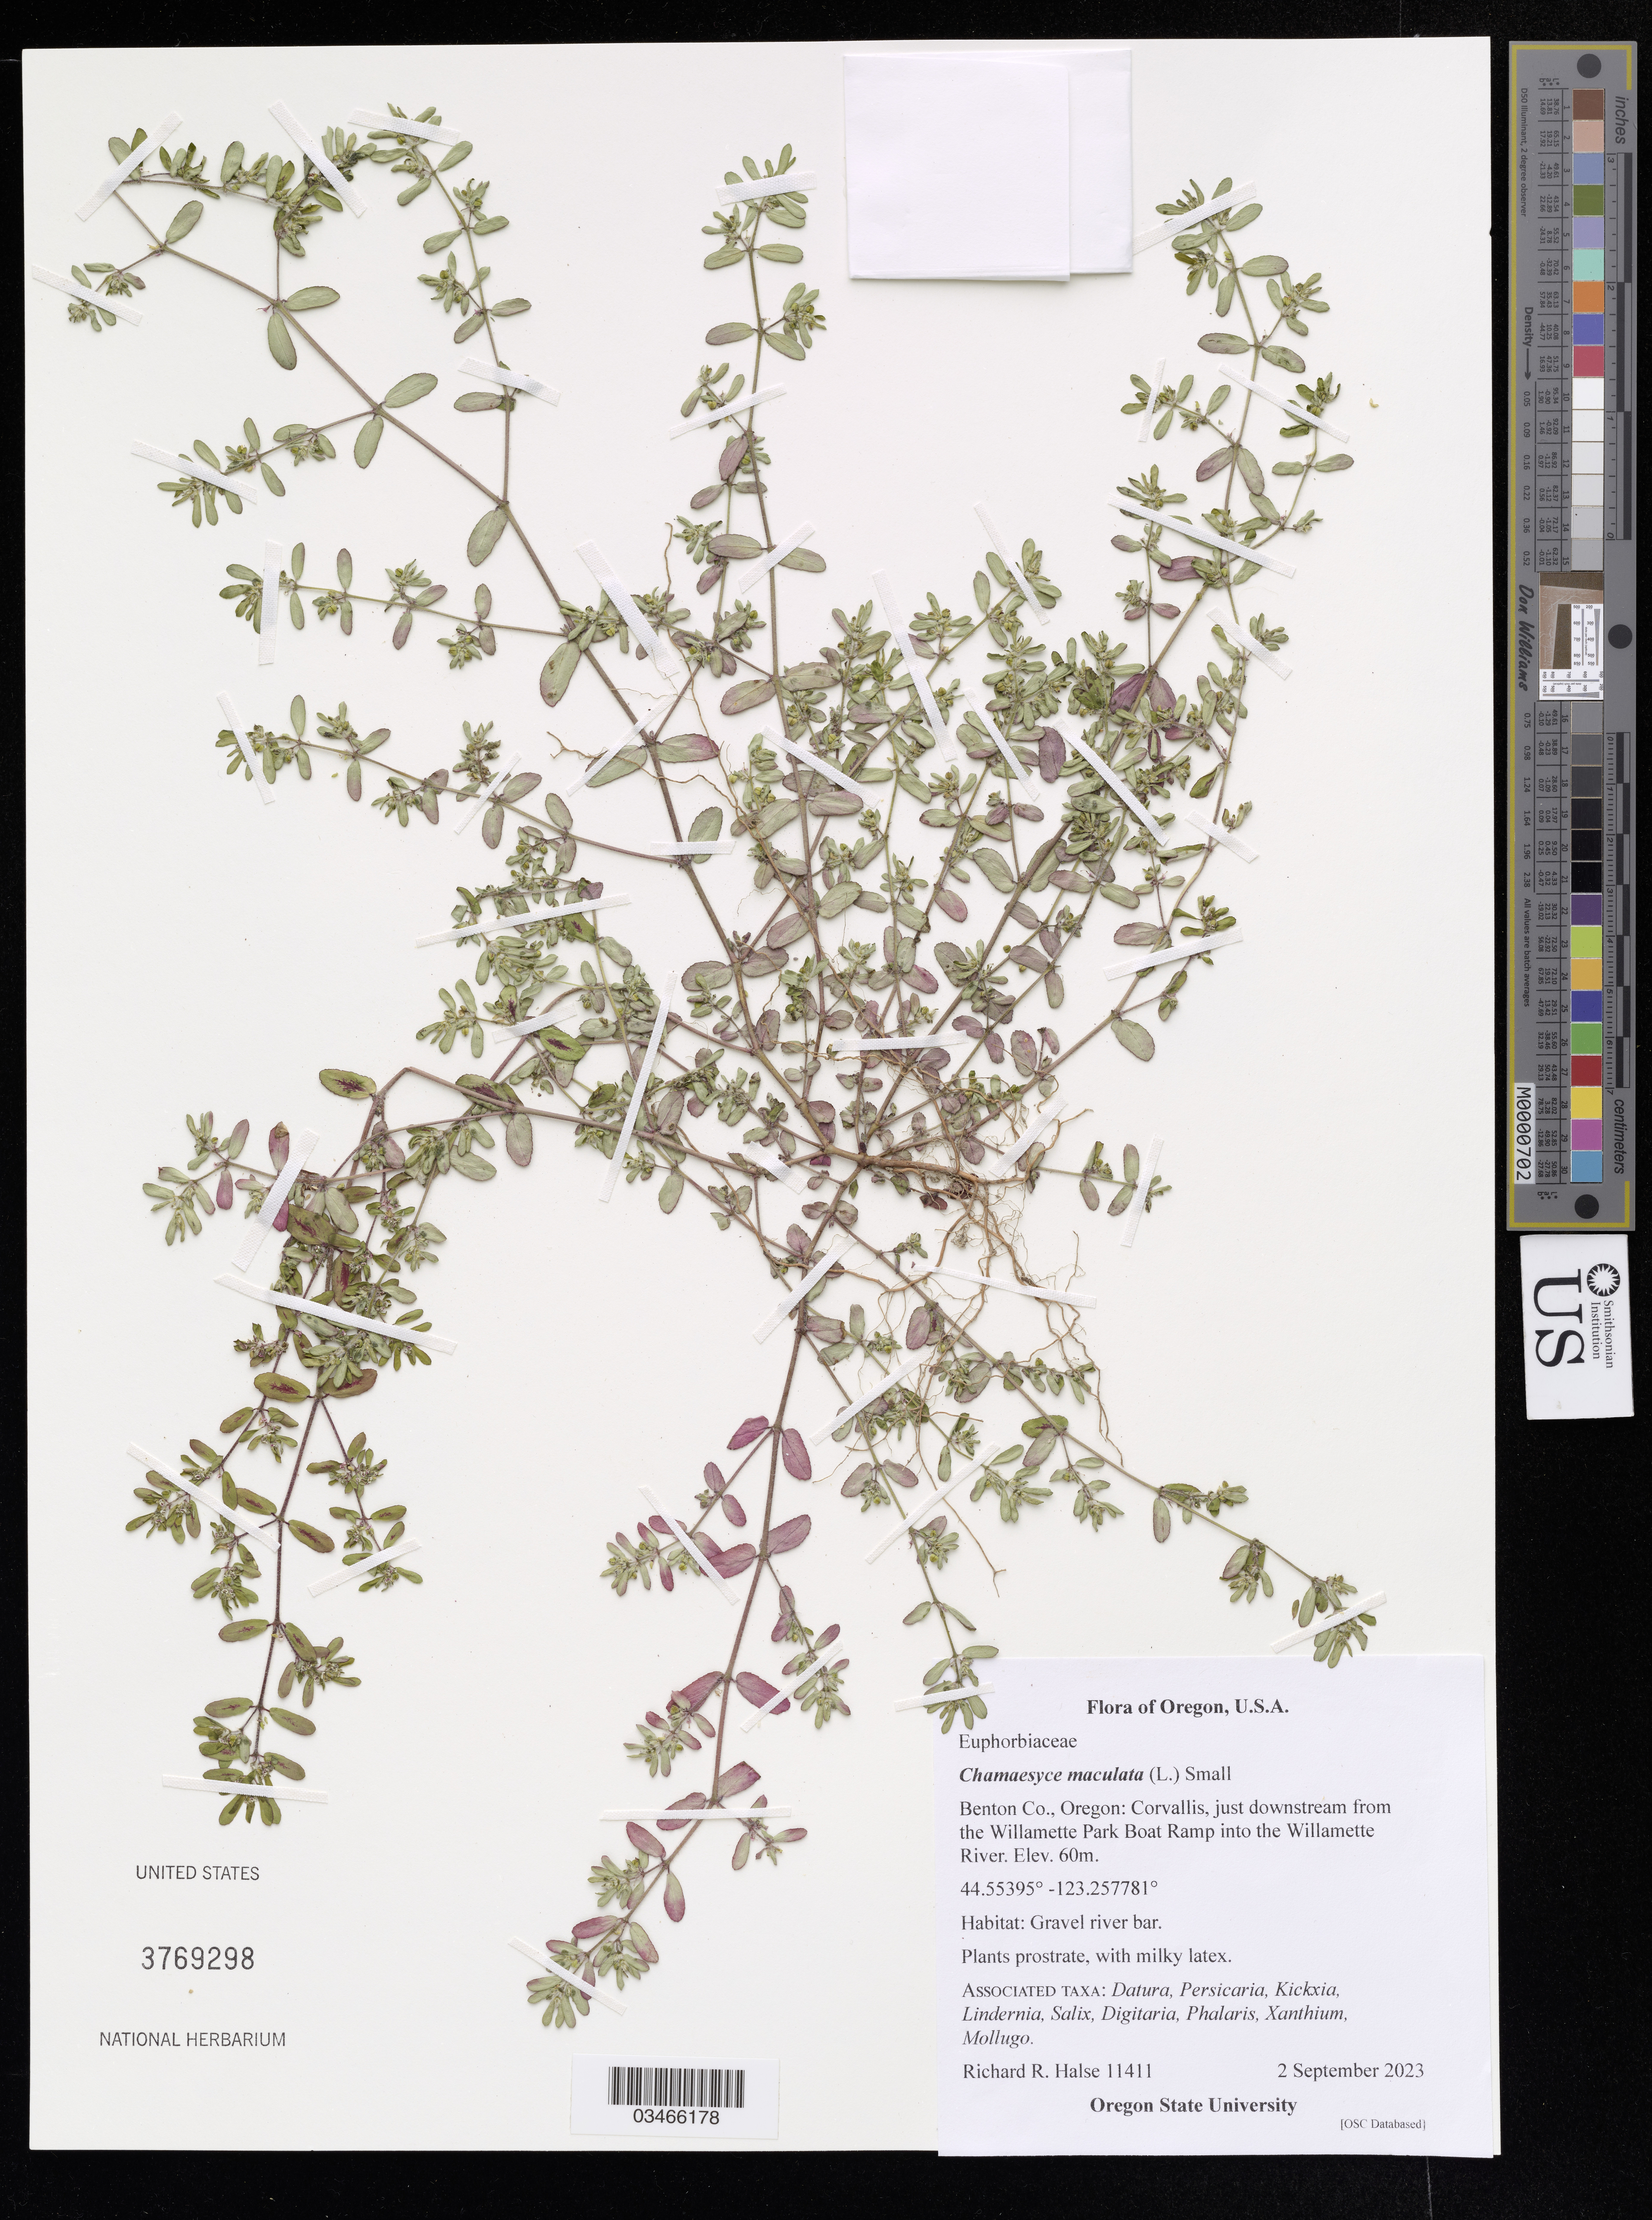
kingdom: Plantae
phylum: Tracheophyta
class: Magnoliopsida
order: Malpighiales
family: Euphorbiaceae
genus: Chamaesyce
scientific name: Chamaesyce maculata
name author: (L.) Small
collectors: R. Halse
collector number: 11411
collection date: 2023-09-02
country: United States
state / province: Oregon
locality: Benton Co. Corvallis, just downstream from the Willamette Park Boat Ramp into the Willamette River.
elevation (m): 60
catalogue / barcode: US 3769298